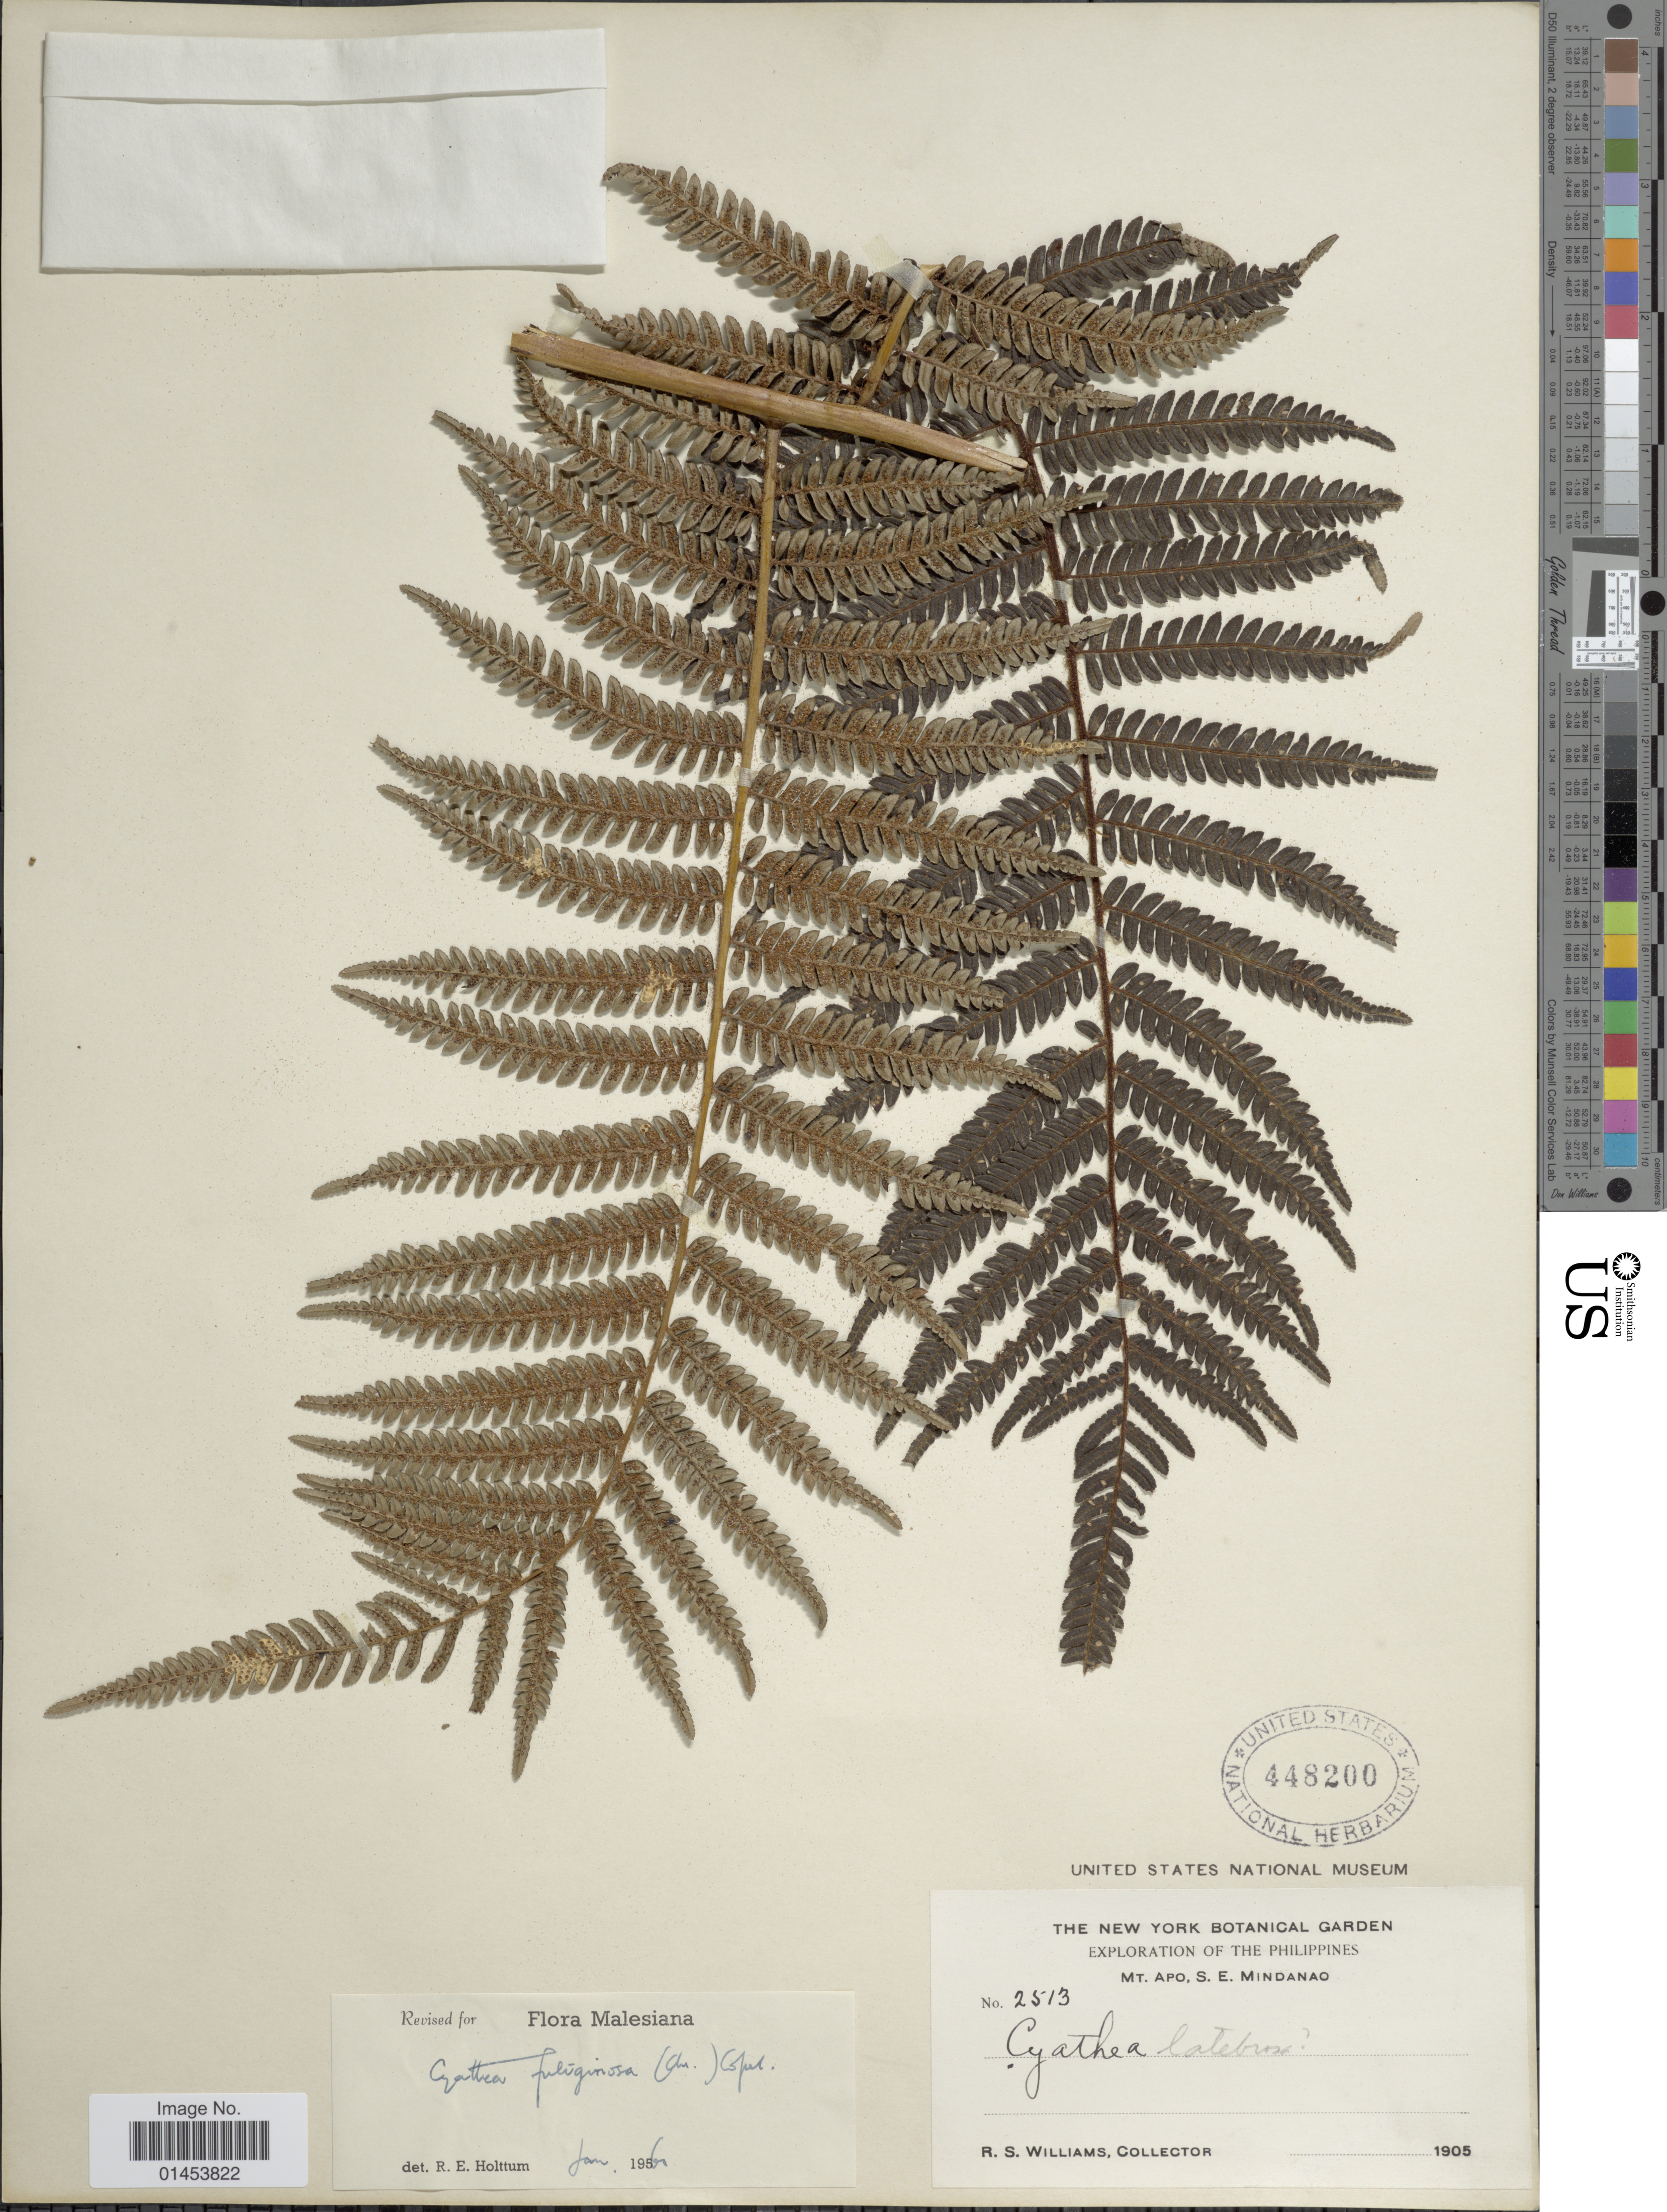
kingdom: Plantae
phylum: Tracheophyta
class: Polypodiopsida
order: Cyatheales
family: Cyatheaceae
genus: Cyathea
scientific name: Cyathea fuliginosa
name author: (Christ) Copel.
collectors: R. S. Williams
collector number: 2513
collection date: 1905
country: Philippines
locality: Mt. Apo, S.E. Mindanao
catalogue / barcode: US 448200